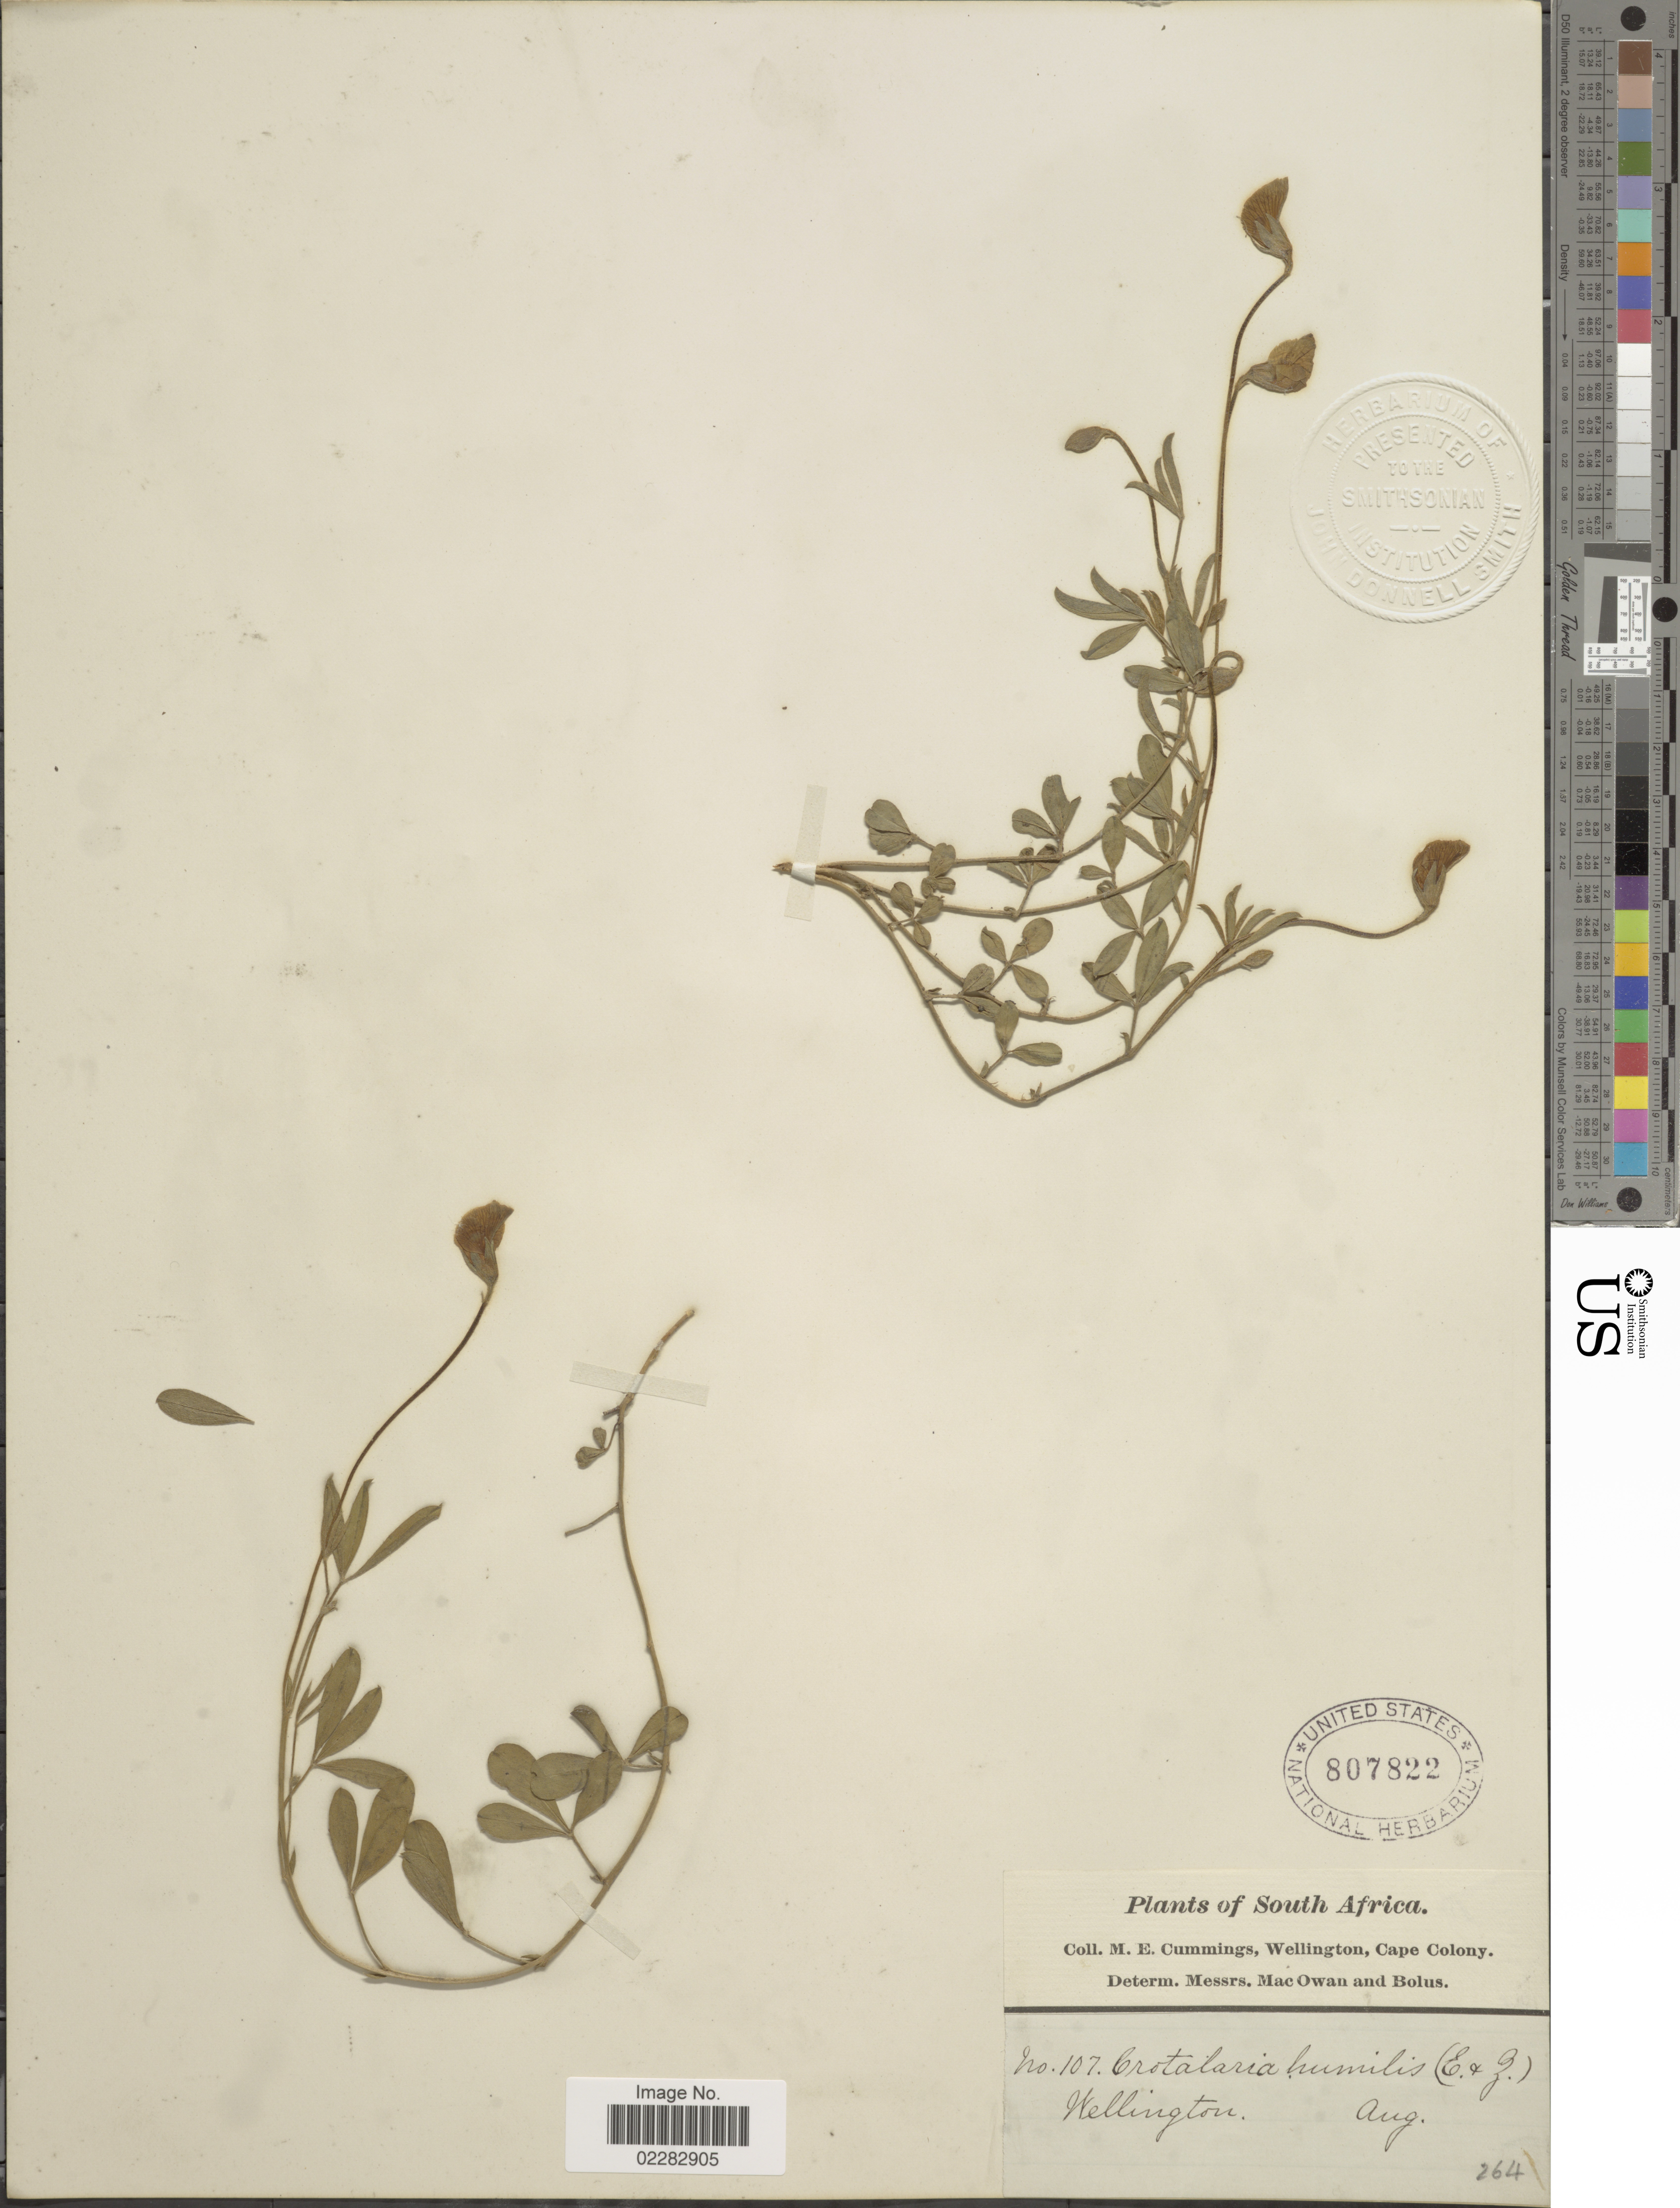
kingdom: Plantae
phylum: Tracheophyta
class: Magnoliopsida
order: Fabales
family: Fabaceae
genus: Crotalaria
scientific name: Crotalaria humilis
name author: Eckl. & Zeyh.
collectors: M. E. Cummings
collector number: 107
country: South Africa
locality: Wellington.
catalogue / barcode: US 807822